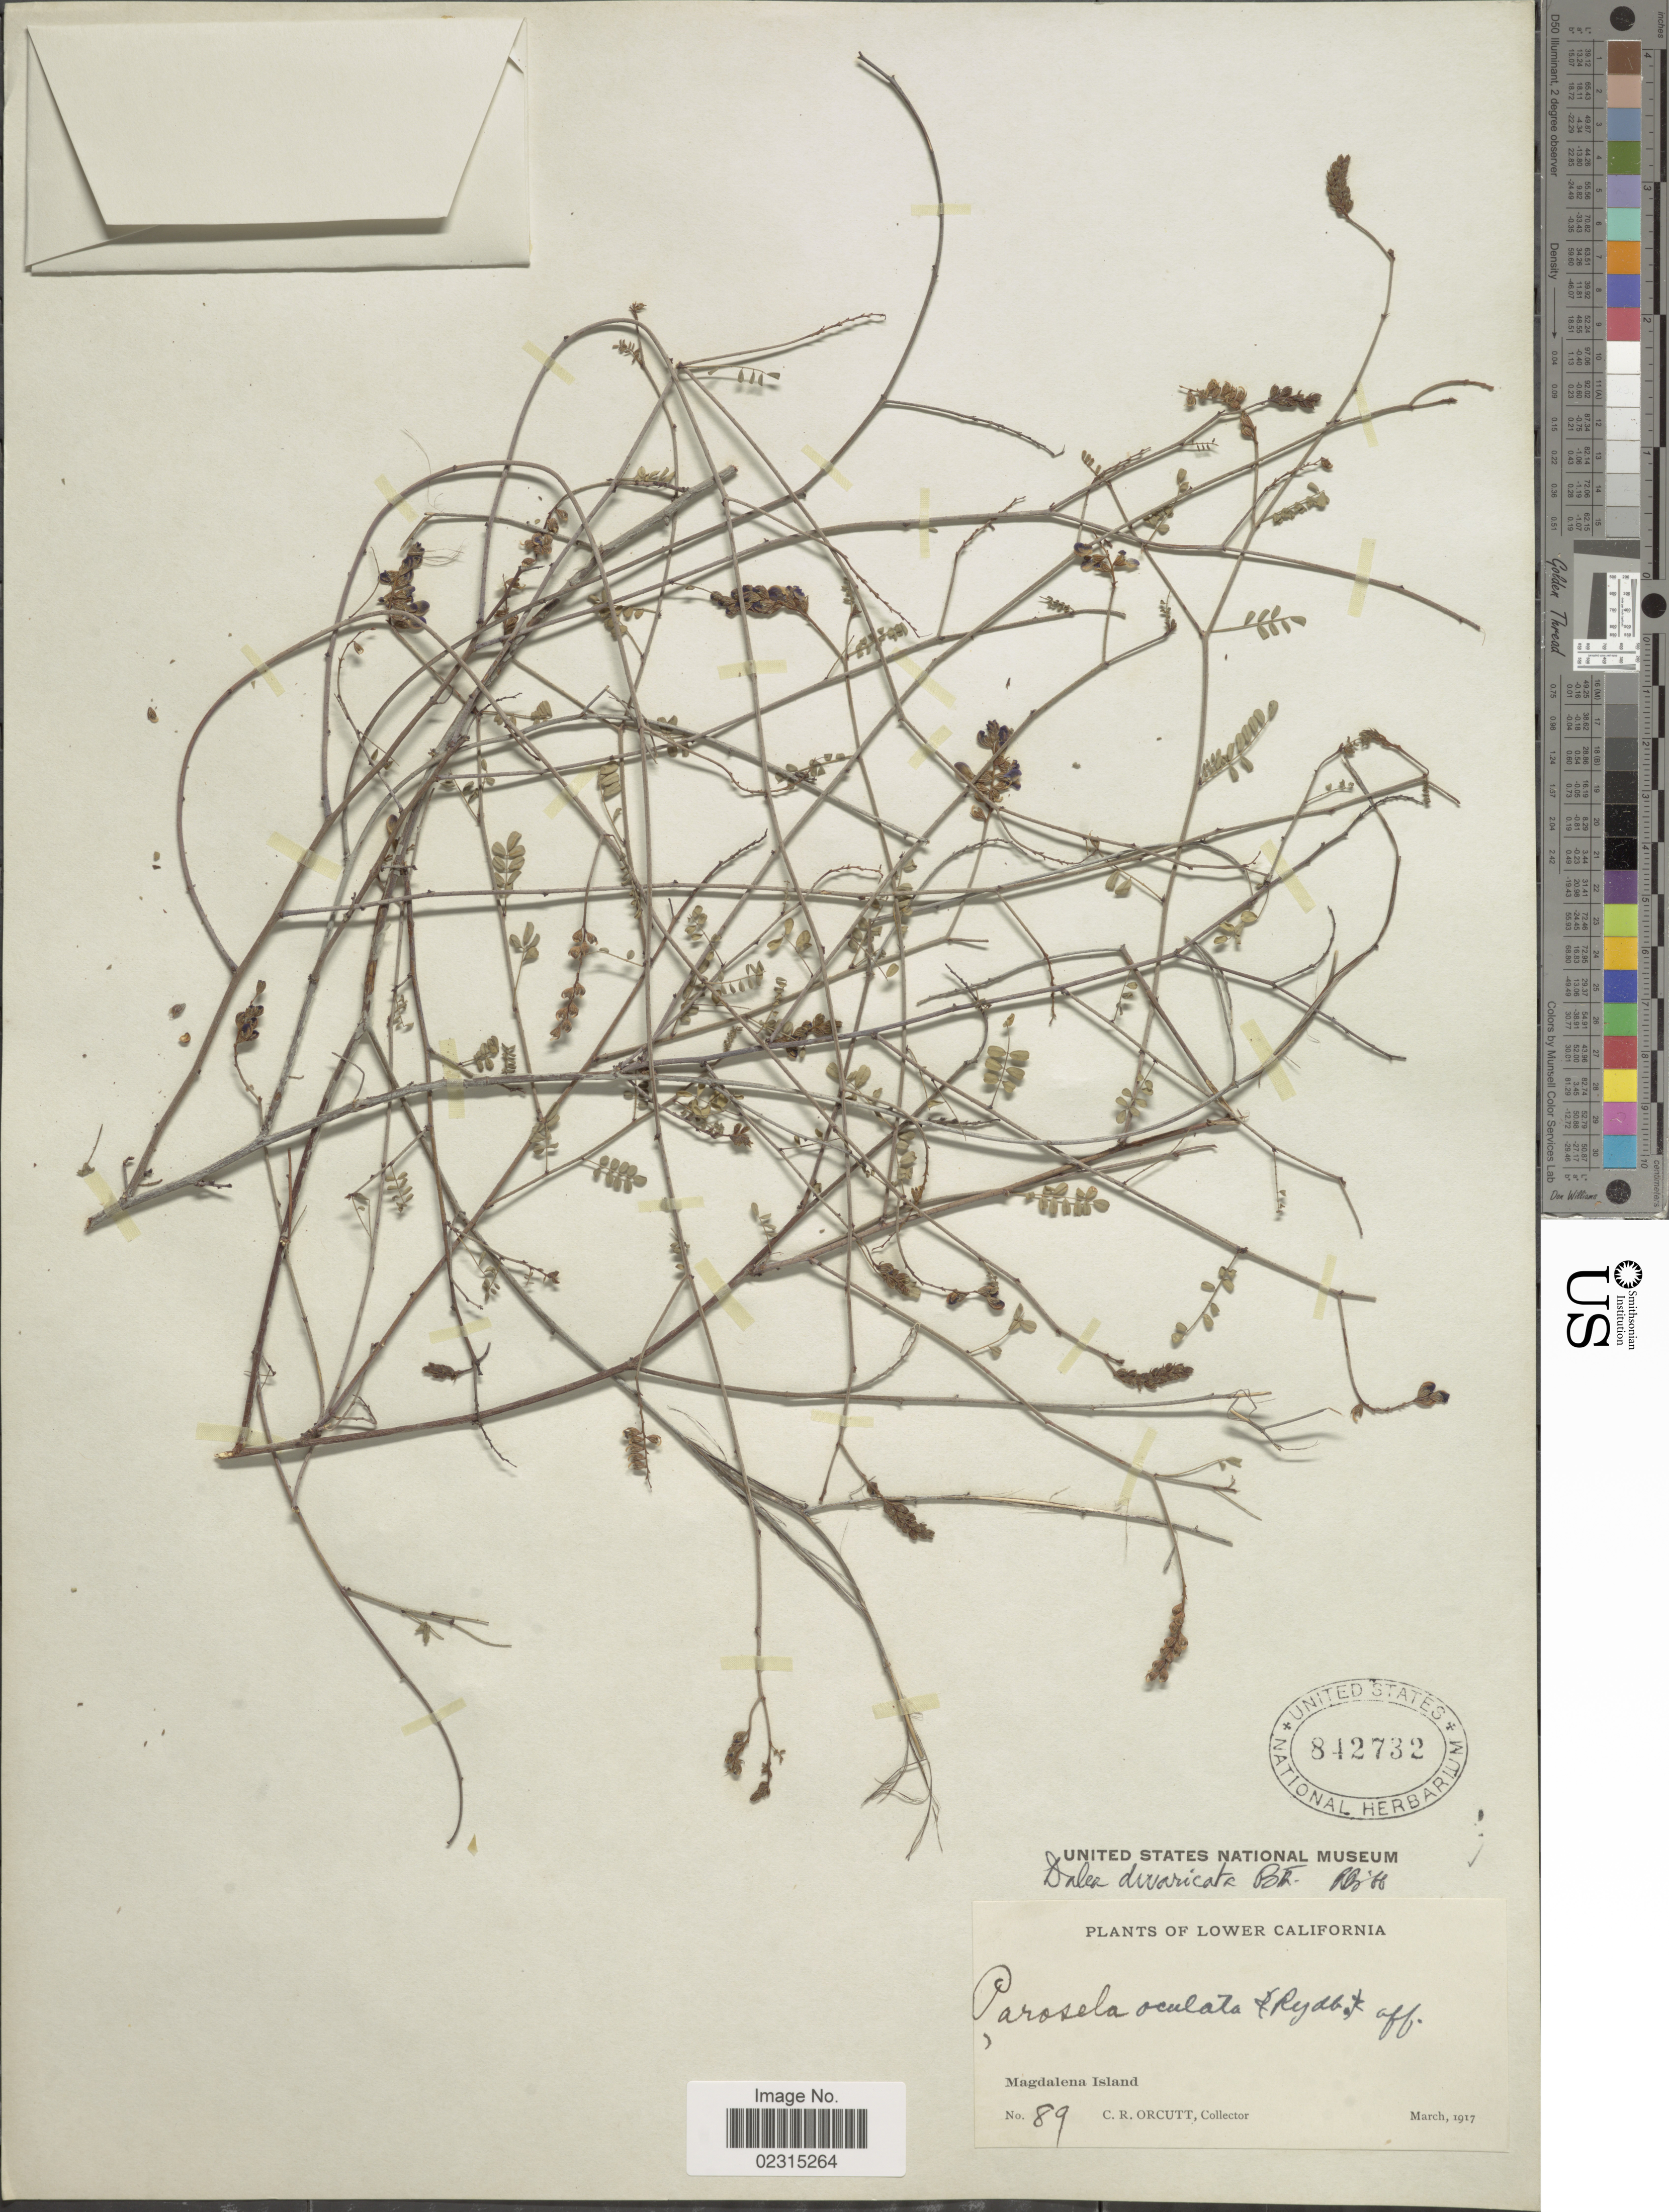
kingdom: Plantae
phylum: Tracheophyta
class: Magnoliopsida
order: Fabales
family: Fabaceae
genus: Marina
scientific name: Marina divaricata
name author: (Benth.) Barneby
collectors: C. R. Orcutt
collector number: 89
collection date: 1917-03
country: Mexico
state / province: Baja California Sur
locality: Lower California, Magdalena Island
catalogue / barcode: US 842732